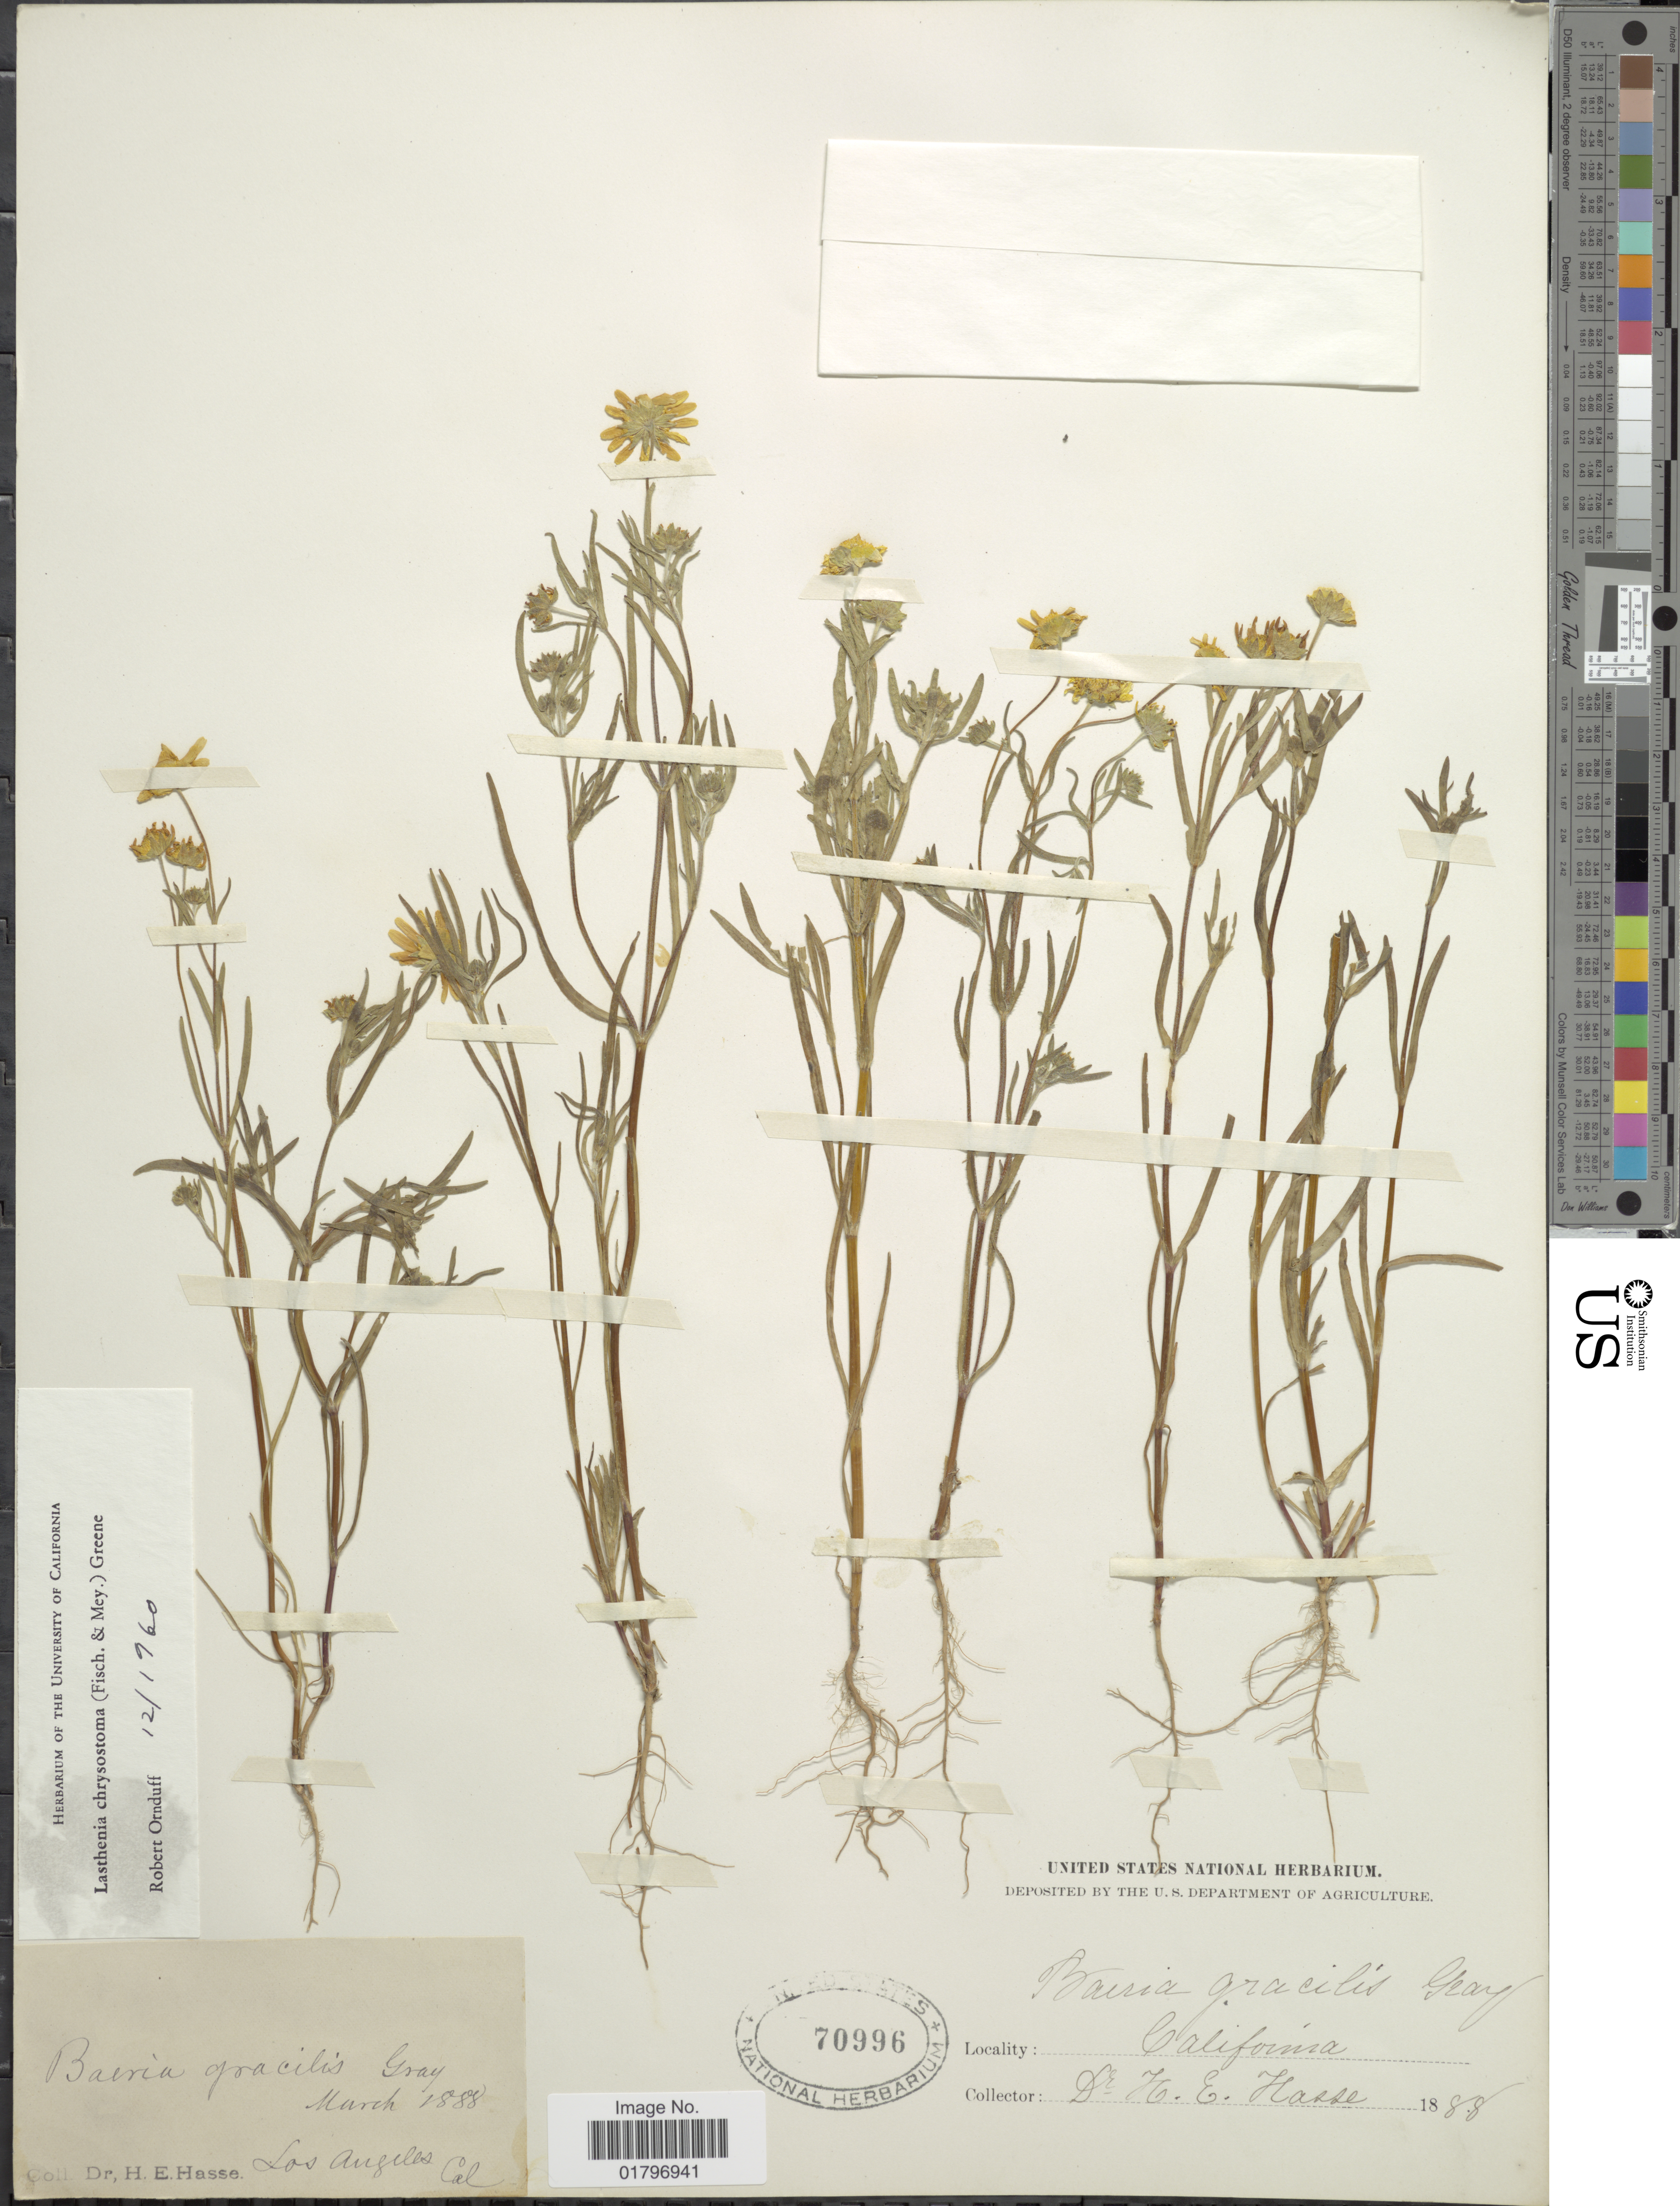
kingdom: Plantae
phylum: Tracheophyta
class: Magnoliopsida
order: Asterales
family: Asteraceae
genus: Lasthenia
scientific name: Lasthenia chrysostoma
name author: (Fisch. & C.A. Mey.) Greene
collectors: H. E. Hasse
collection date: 1888-03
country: United States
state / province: California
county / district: Los Angeles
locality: Los Angeles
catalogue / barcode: US 70996